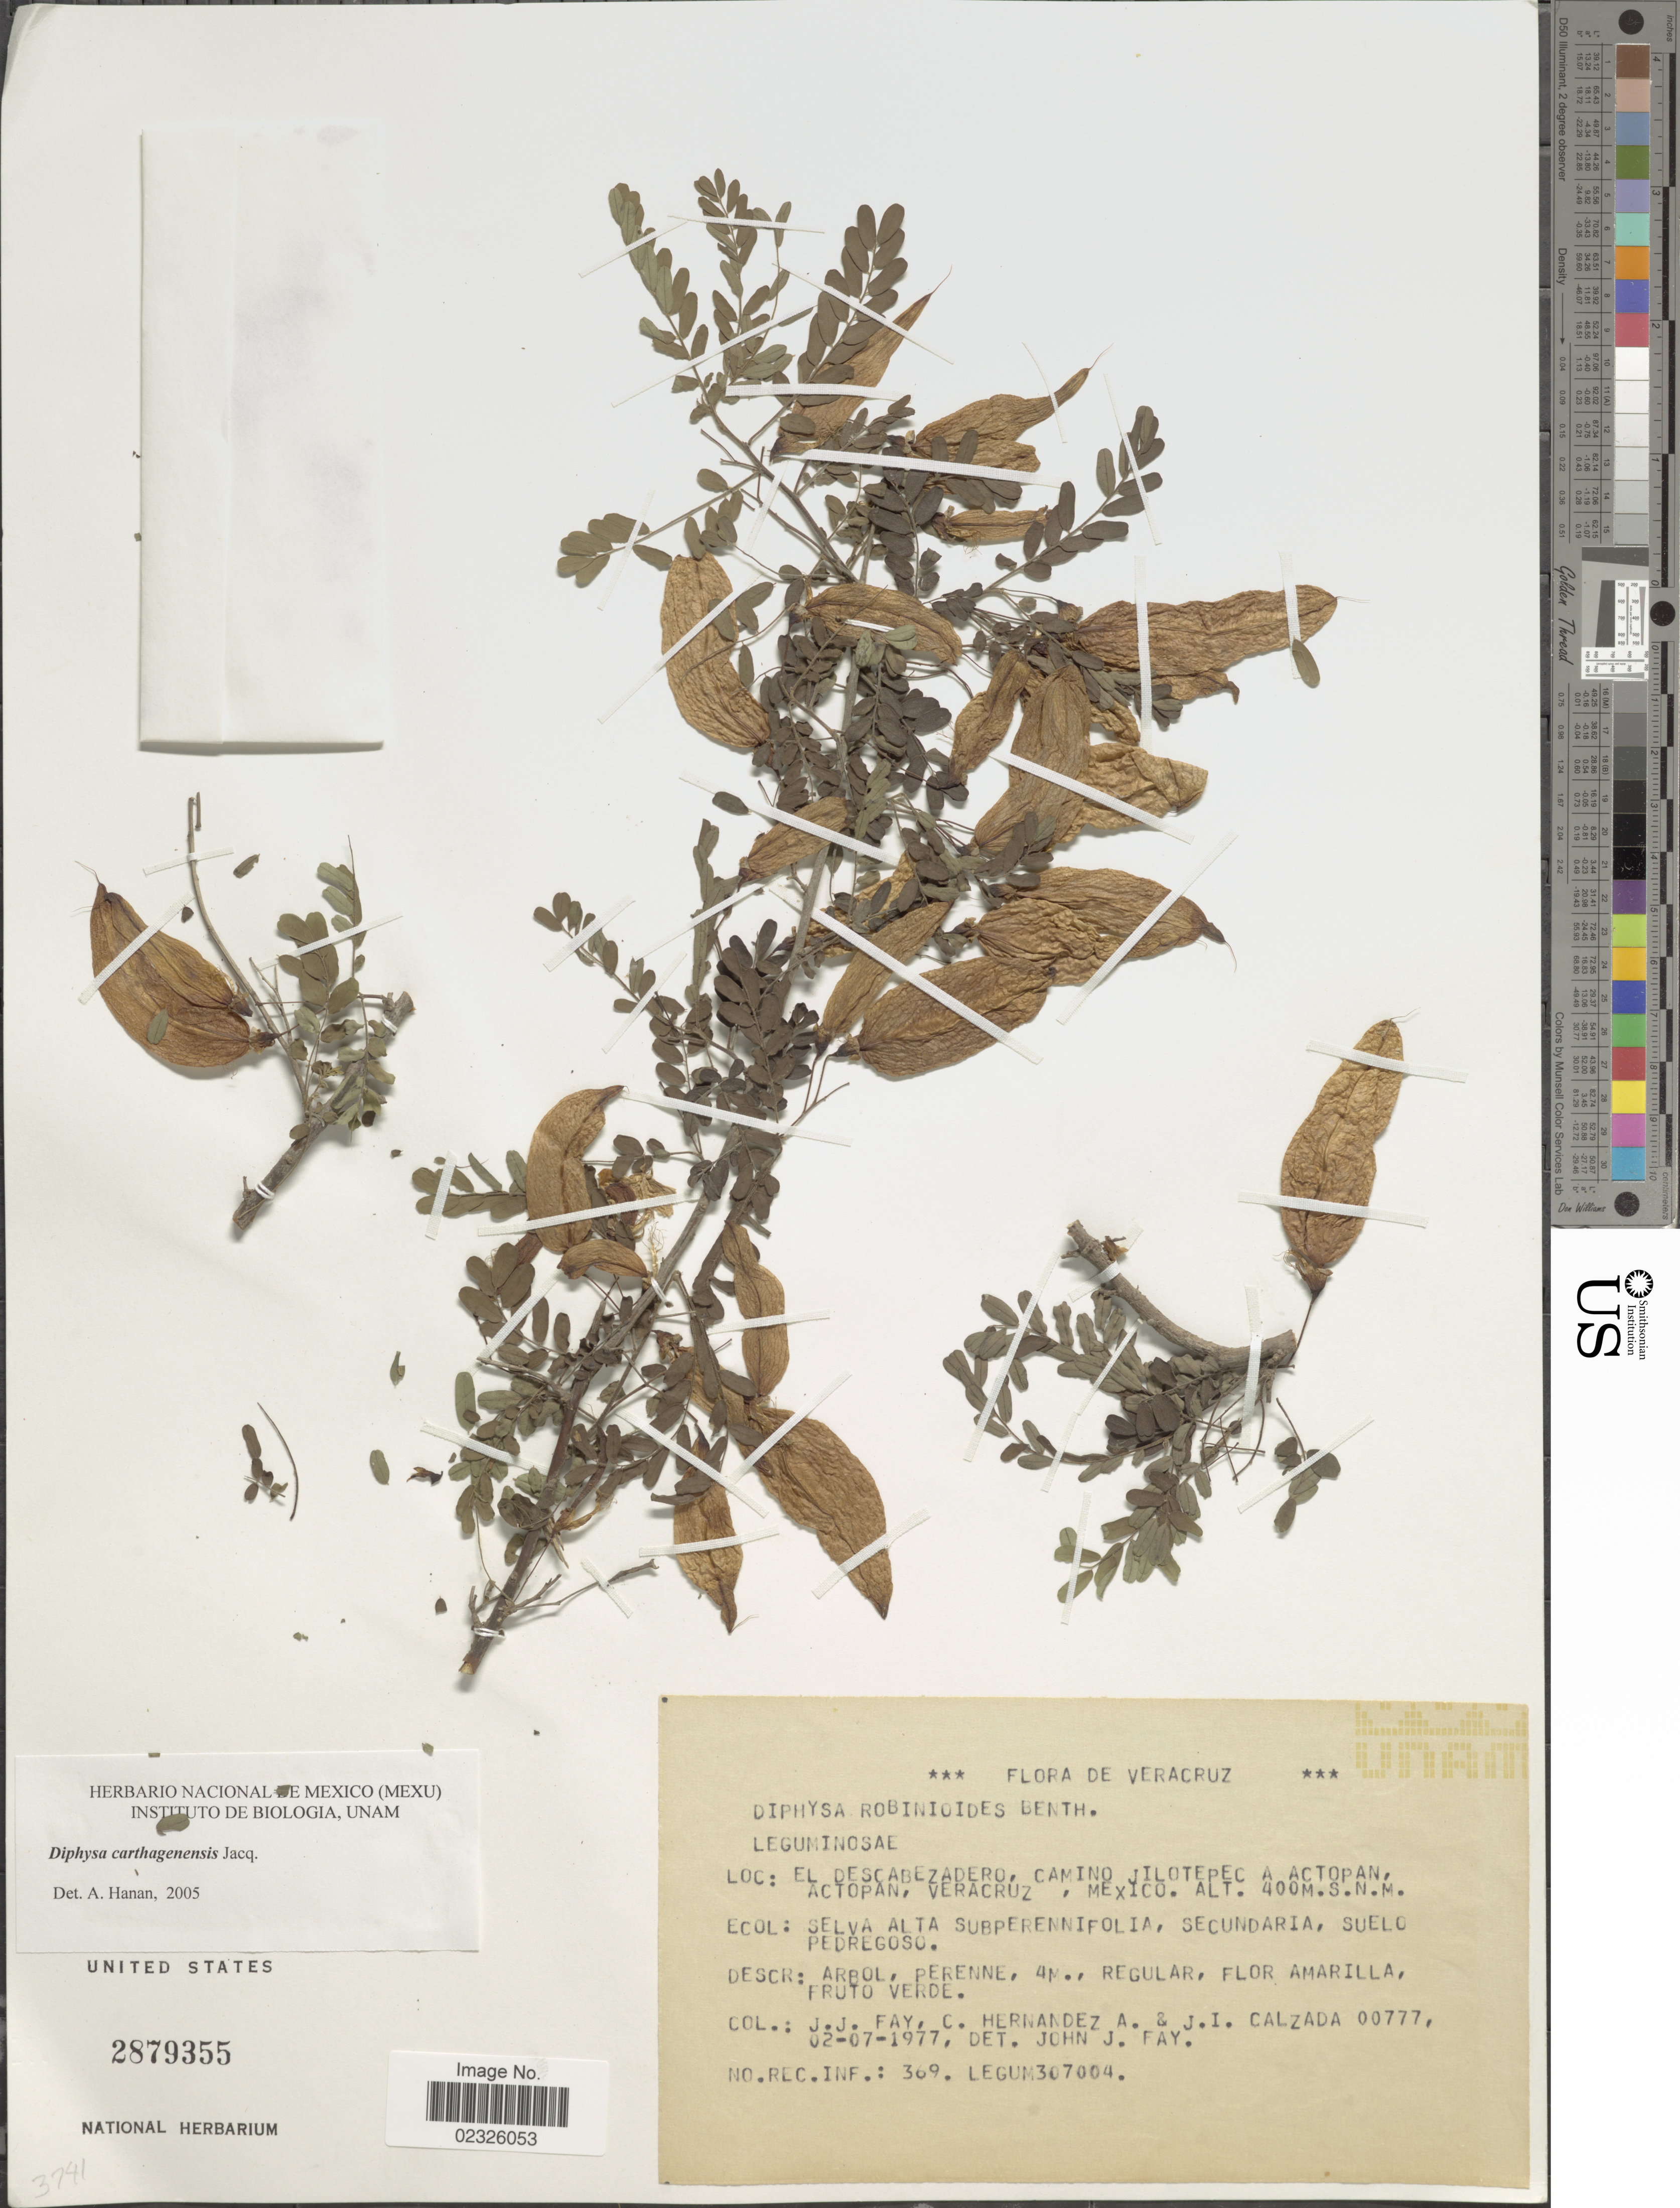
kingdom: Plantae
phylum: Tracheophyta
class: Magnoliopsida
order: Fabales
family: Fabaceae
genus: Diphysa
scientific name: Diphysa carthagenensis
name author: Jacq.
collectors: J. Fay, C. Hernandez-A. & J. I. Calzada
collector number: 00777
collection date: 1977-07-02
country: Mexico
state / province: Veracruz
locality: Vera Cruz, El Descabezadero, camino Jilotepec a Actopan, Actopan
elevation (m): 400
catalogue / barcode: US 2879355